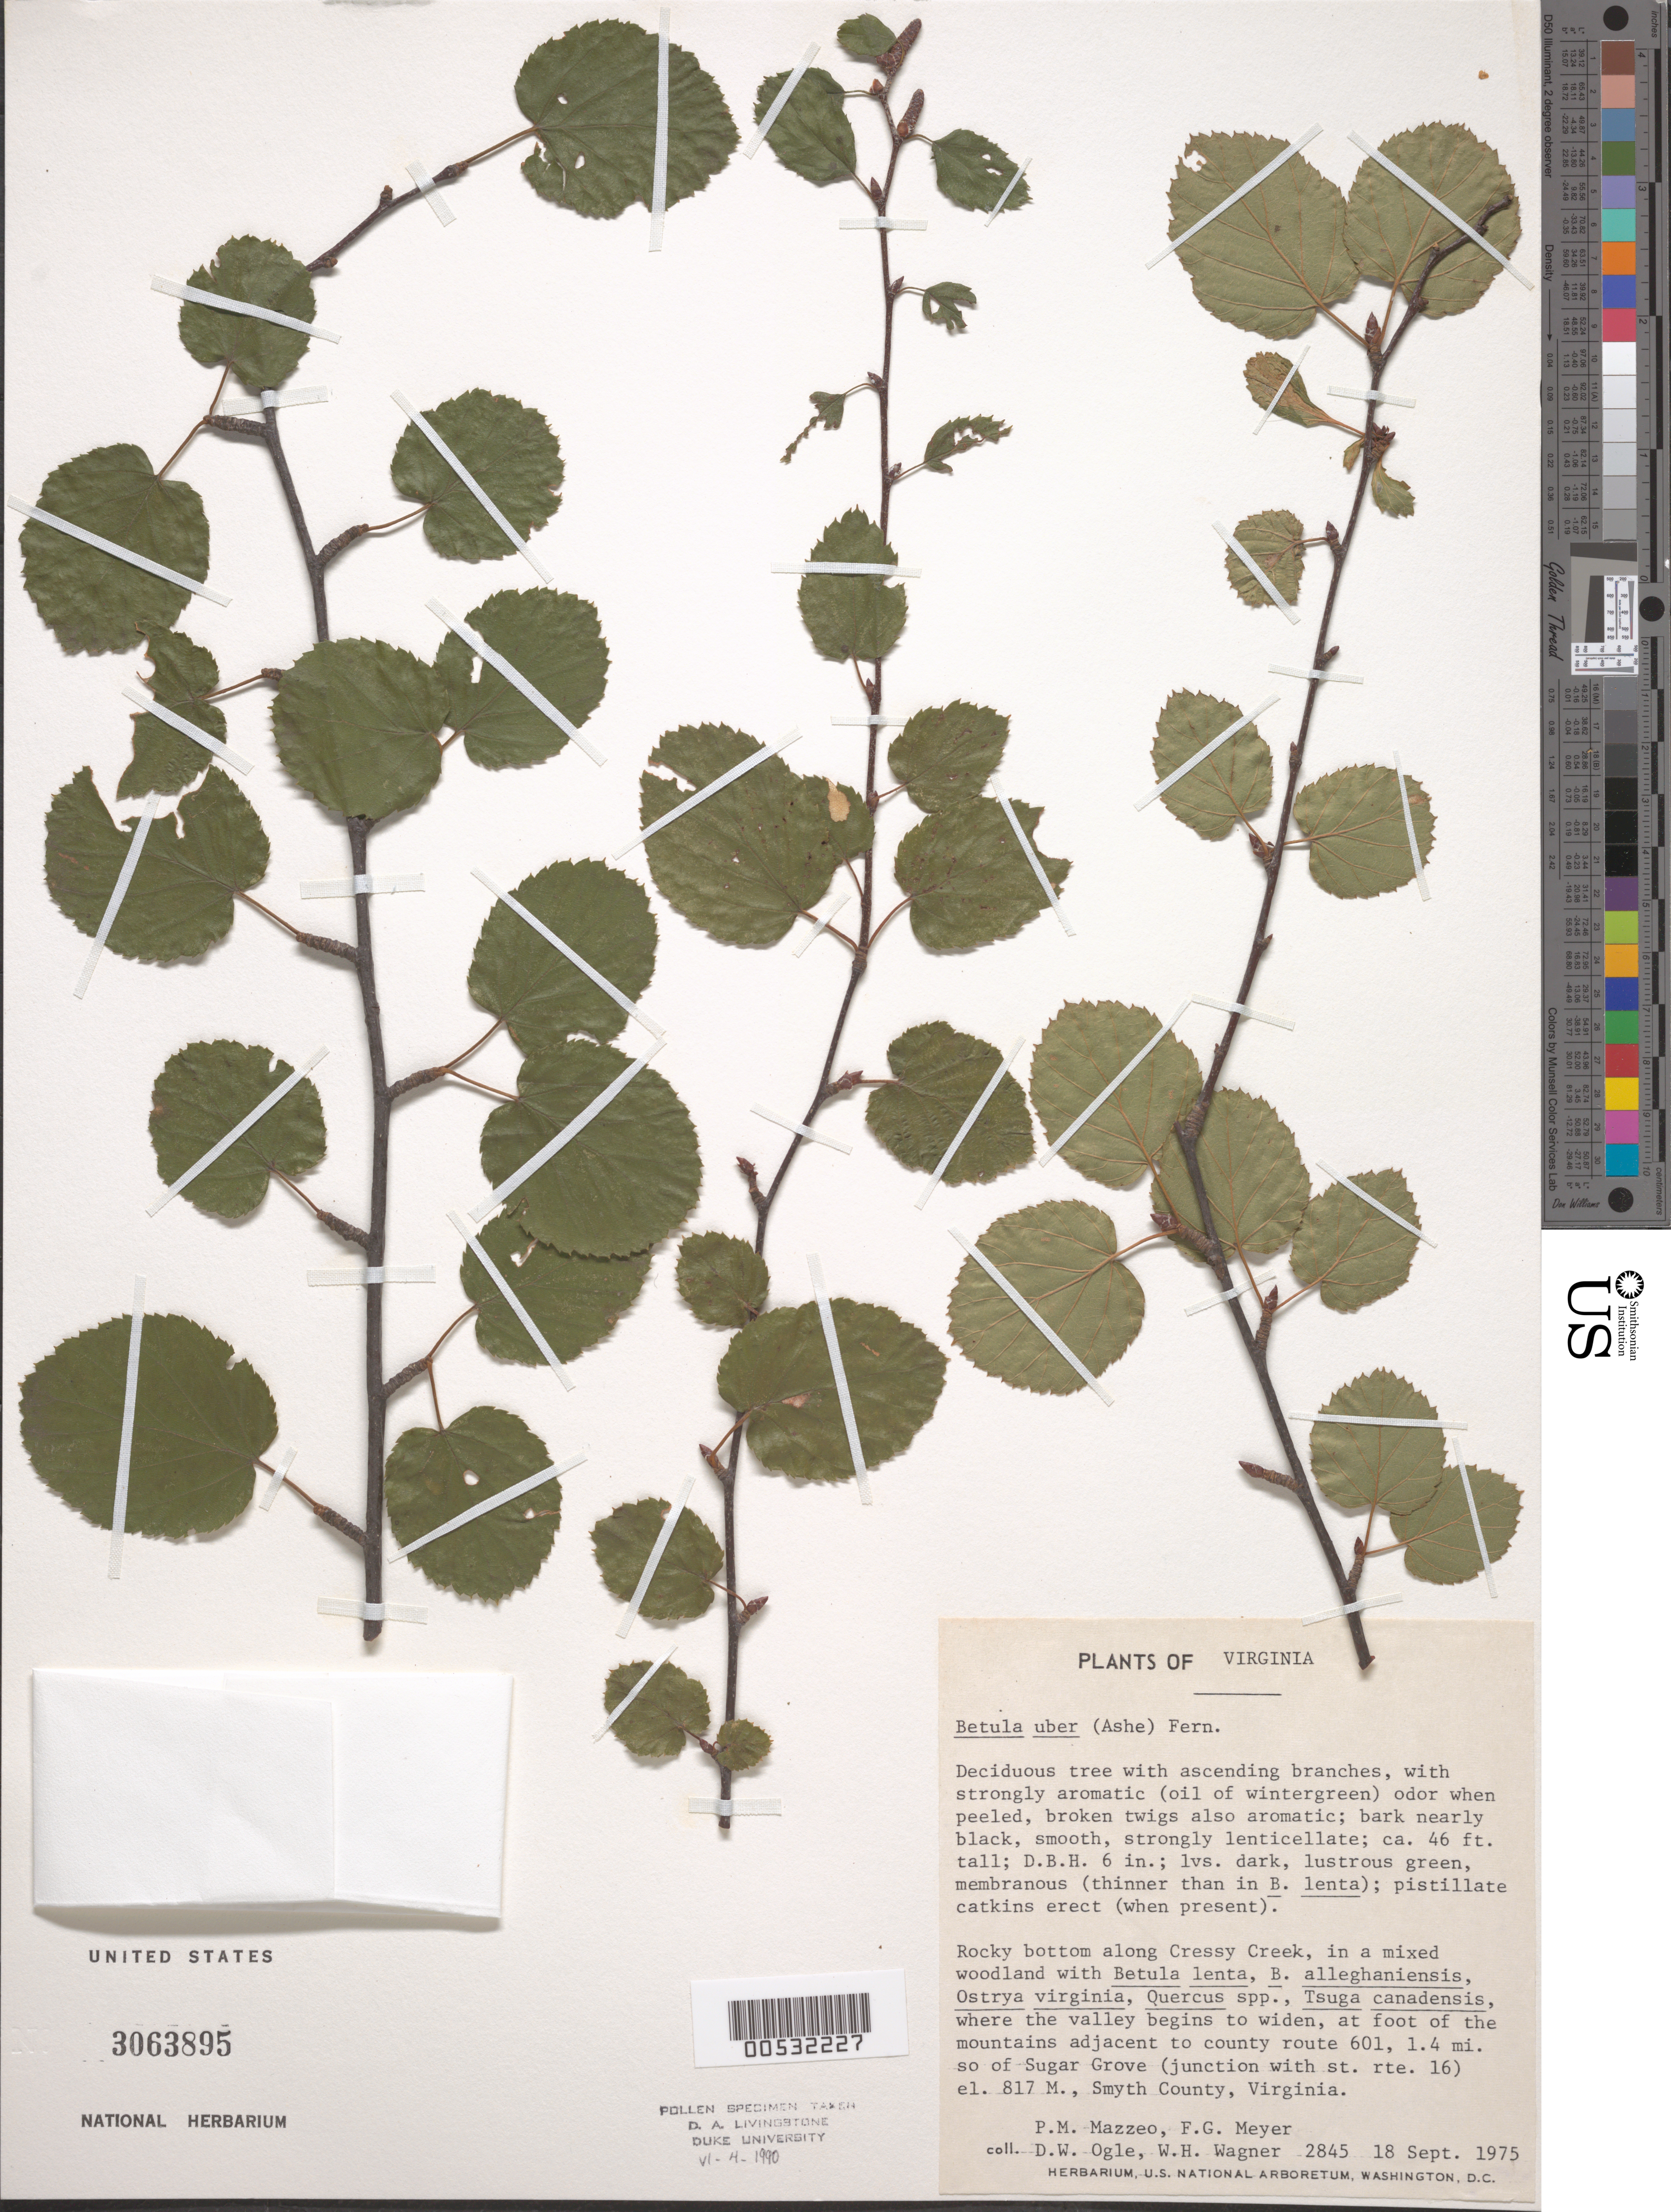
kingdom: Plantae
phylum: Tracheophyta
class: Magnoliopsida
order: Fagales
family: Betulaceae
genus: Betula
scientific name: Betula uber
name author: (Ashe) Fernald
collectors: P. Mazzeo, F. G. Meyer, D. Ogle & W. H. Wagner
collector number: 2845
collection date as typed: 18 Sep 1975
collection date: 1975-09-18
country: United States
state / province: Virginia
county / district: Smyth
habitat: Rocky bottom along Cressey Creek, in a mixed woodland where the valley begins to widen.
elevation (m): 817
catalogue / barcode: US 3063895